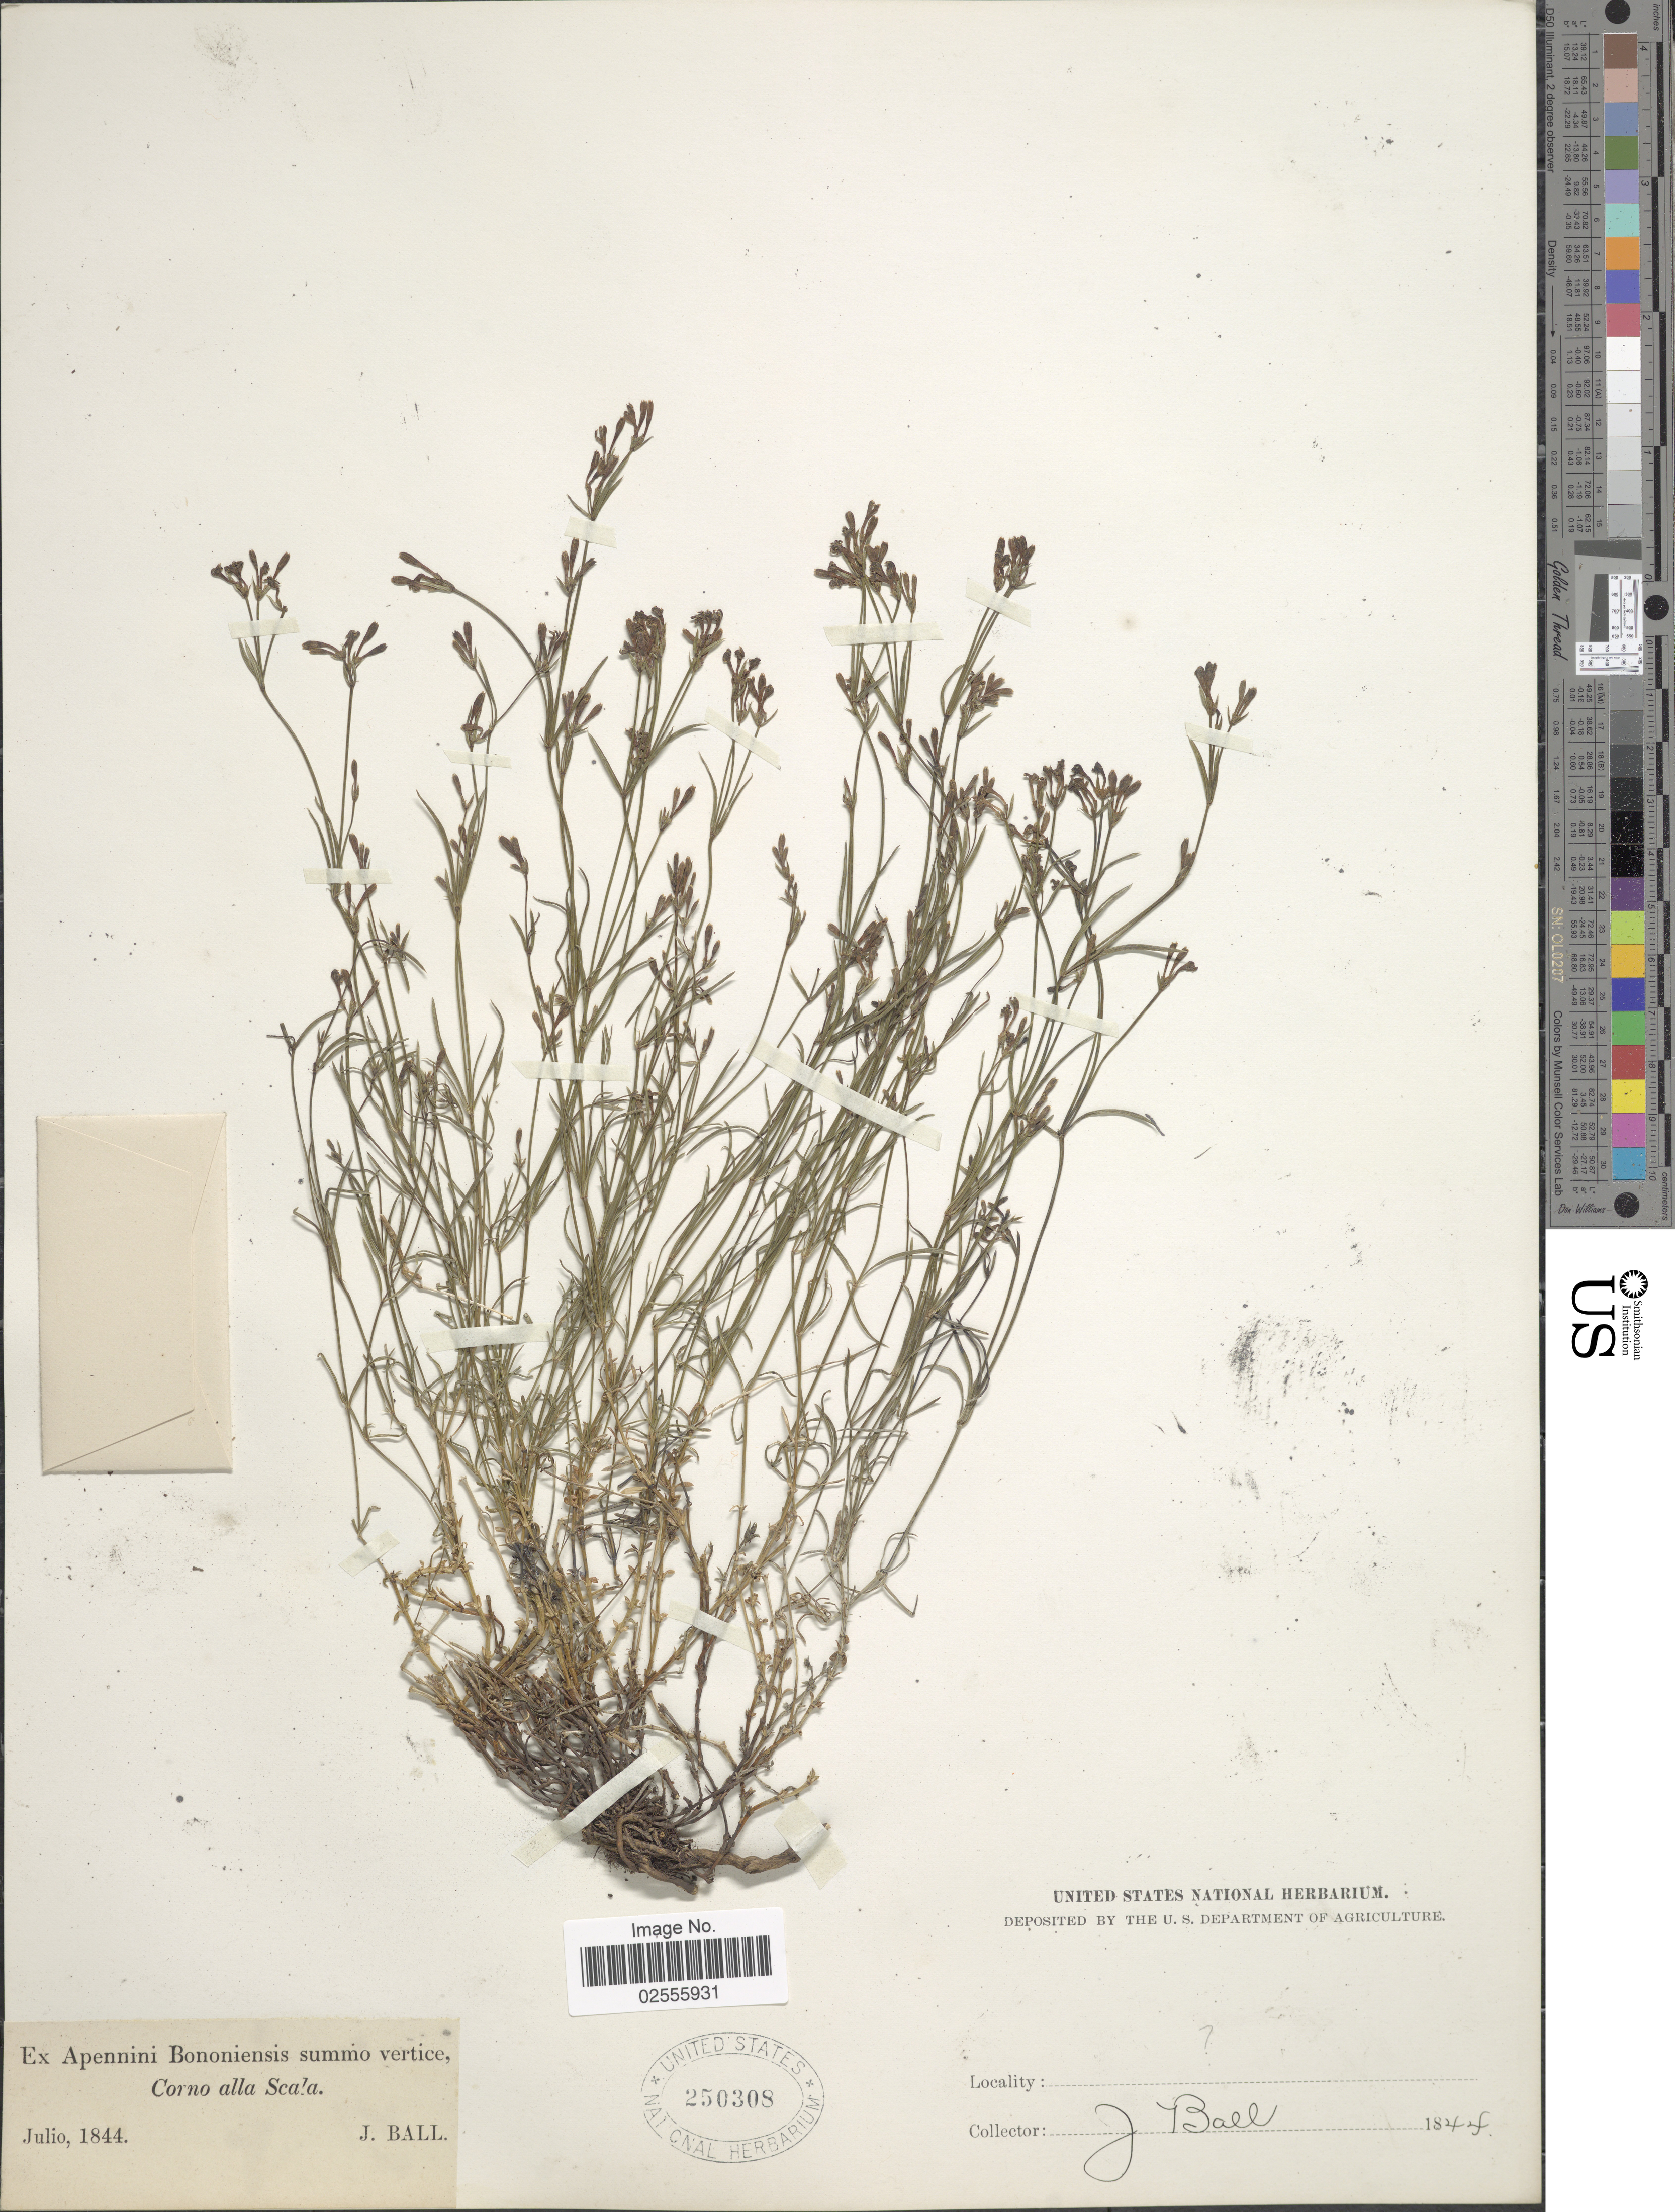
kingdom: Plantae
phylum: Tracheophyta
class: Magnoliopsida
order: Gentianales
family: Rubiaceae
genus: Asperula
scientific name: Asperula sp.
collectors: J. Ball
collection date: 1844-07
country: Italy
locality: Ex Apennini Bononiensis summo vertice, Corno alla Scala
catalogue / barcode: US 250308